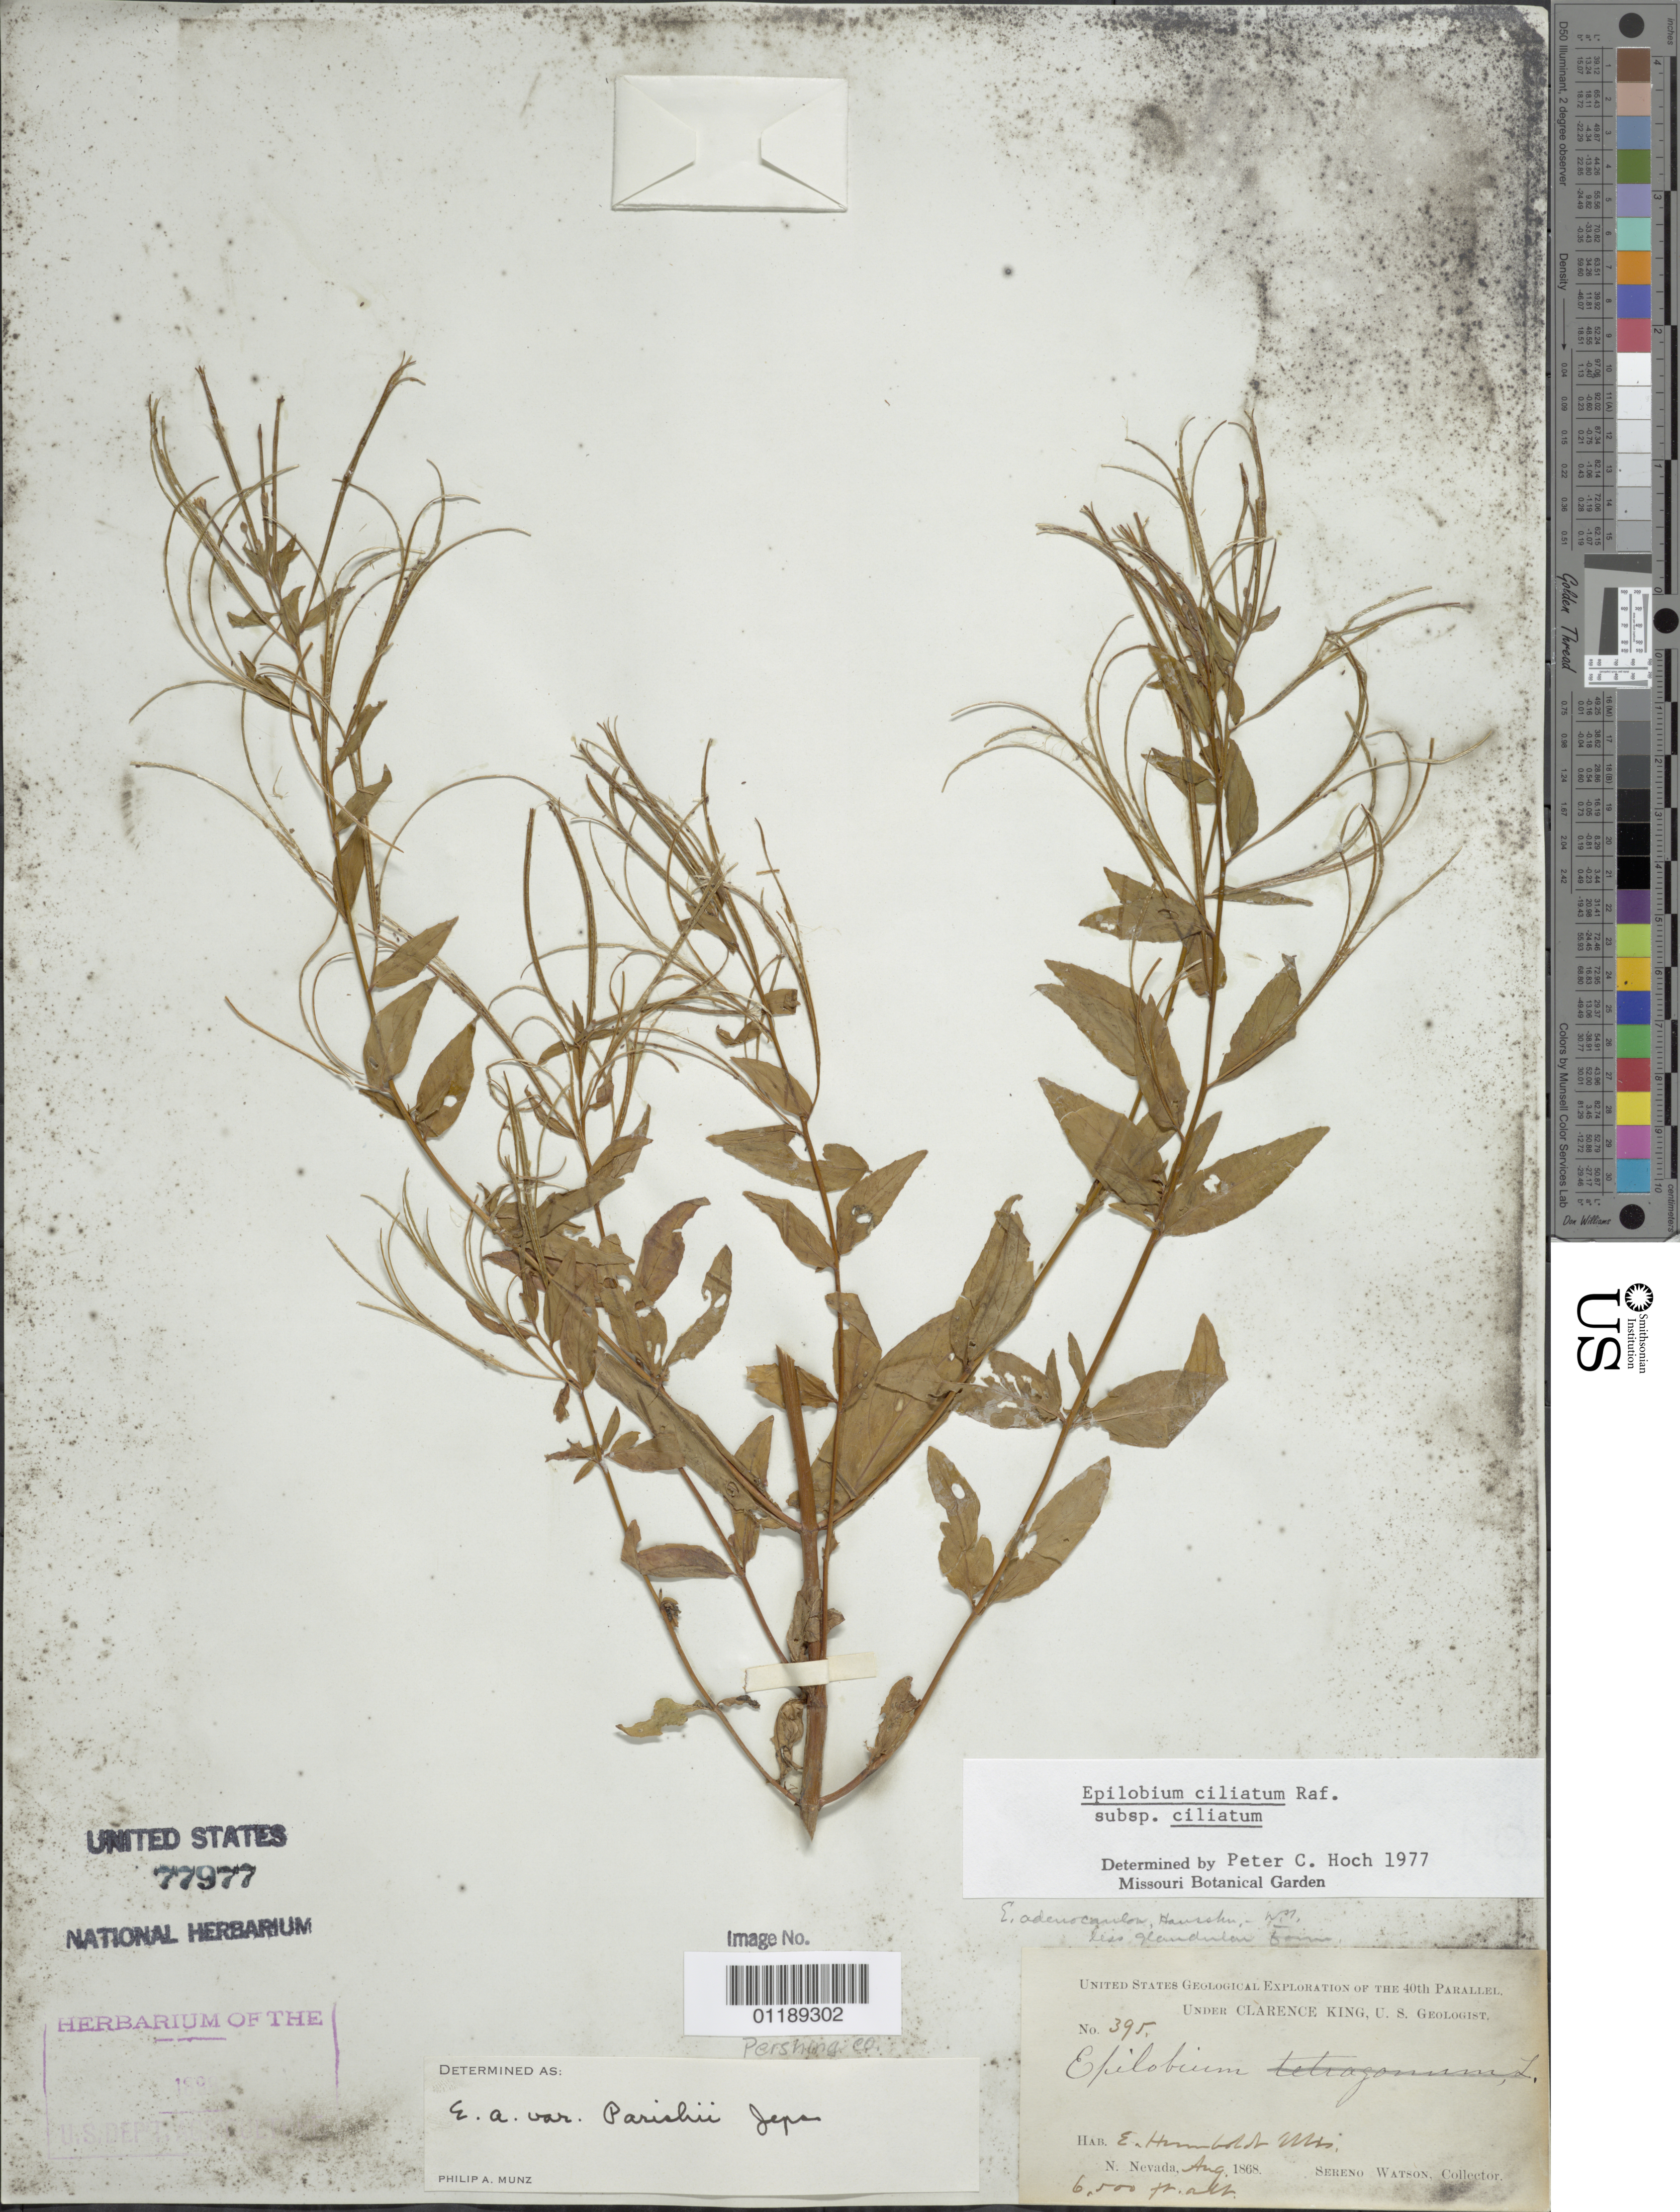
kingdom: Plantae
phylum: Tracheophyta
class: Magnoliopsida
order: Myrtales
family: Onagraceae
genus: Epilobium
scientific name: Epilobium ciliatum subsp. ciliatum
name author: Raf.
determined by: Hoch, P. C.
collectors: S. Watson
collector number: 395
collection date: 1868-08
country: United States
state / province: Nevada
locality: E. Humboldt Mts.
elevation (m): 1981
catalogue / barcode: US 77977